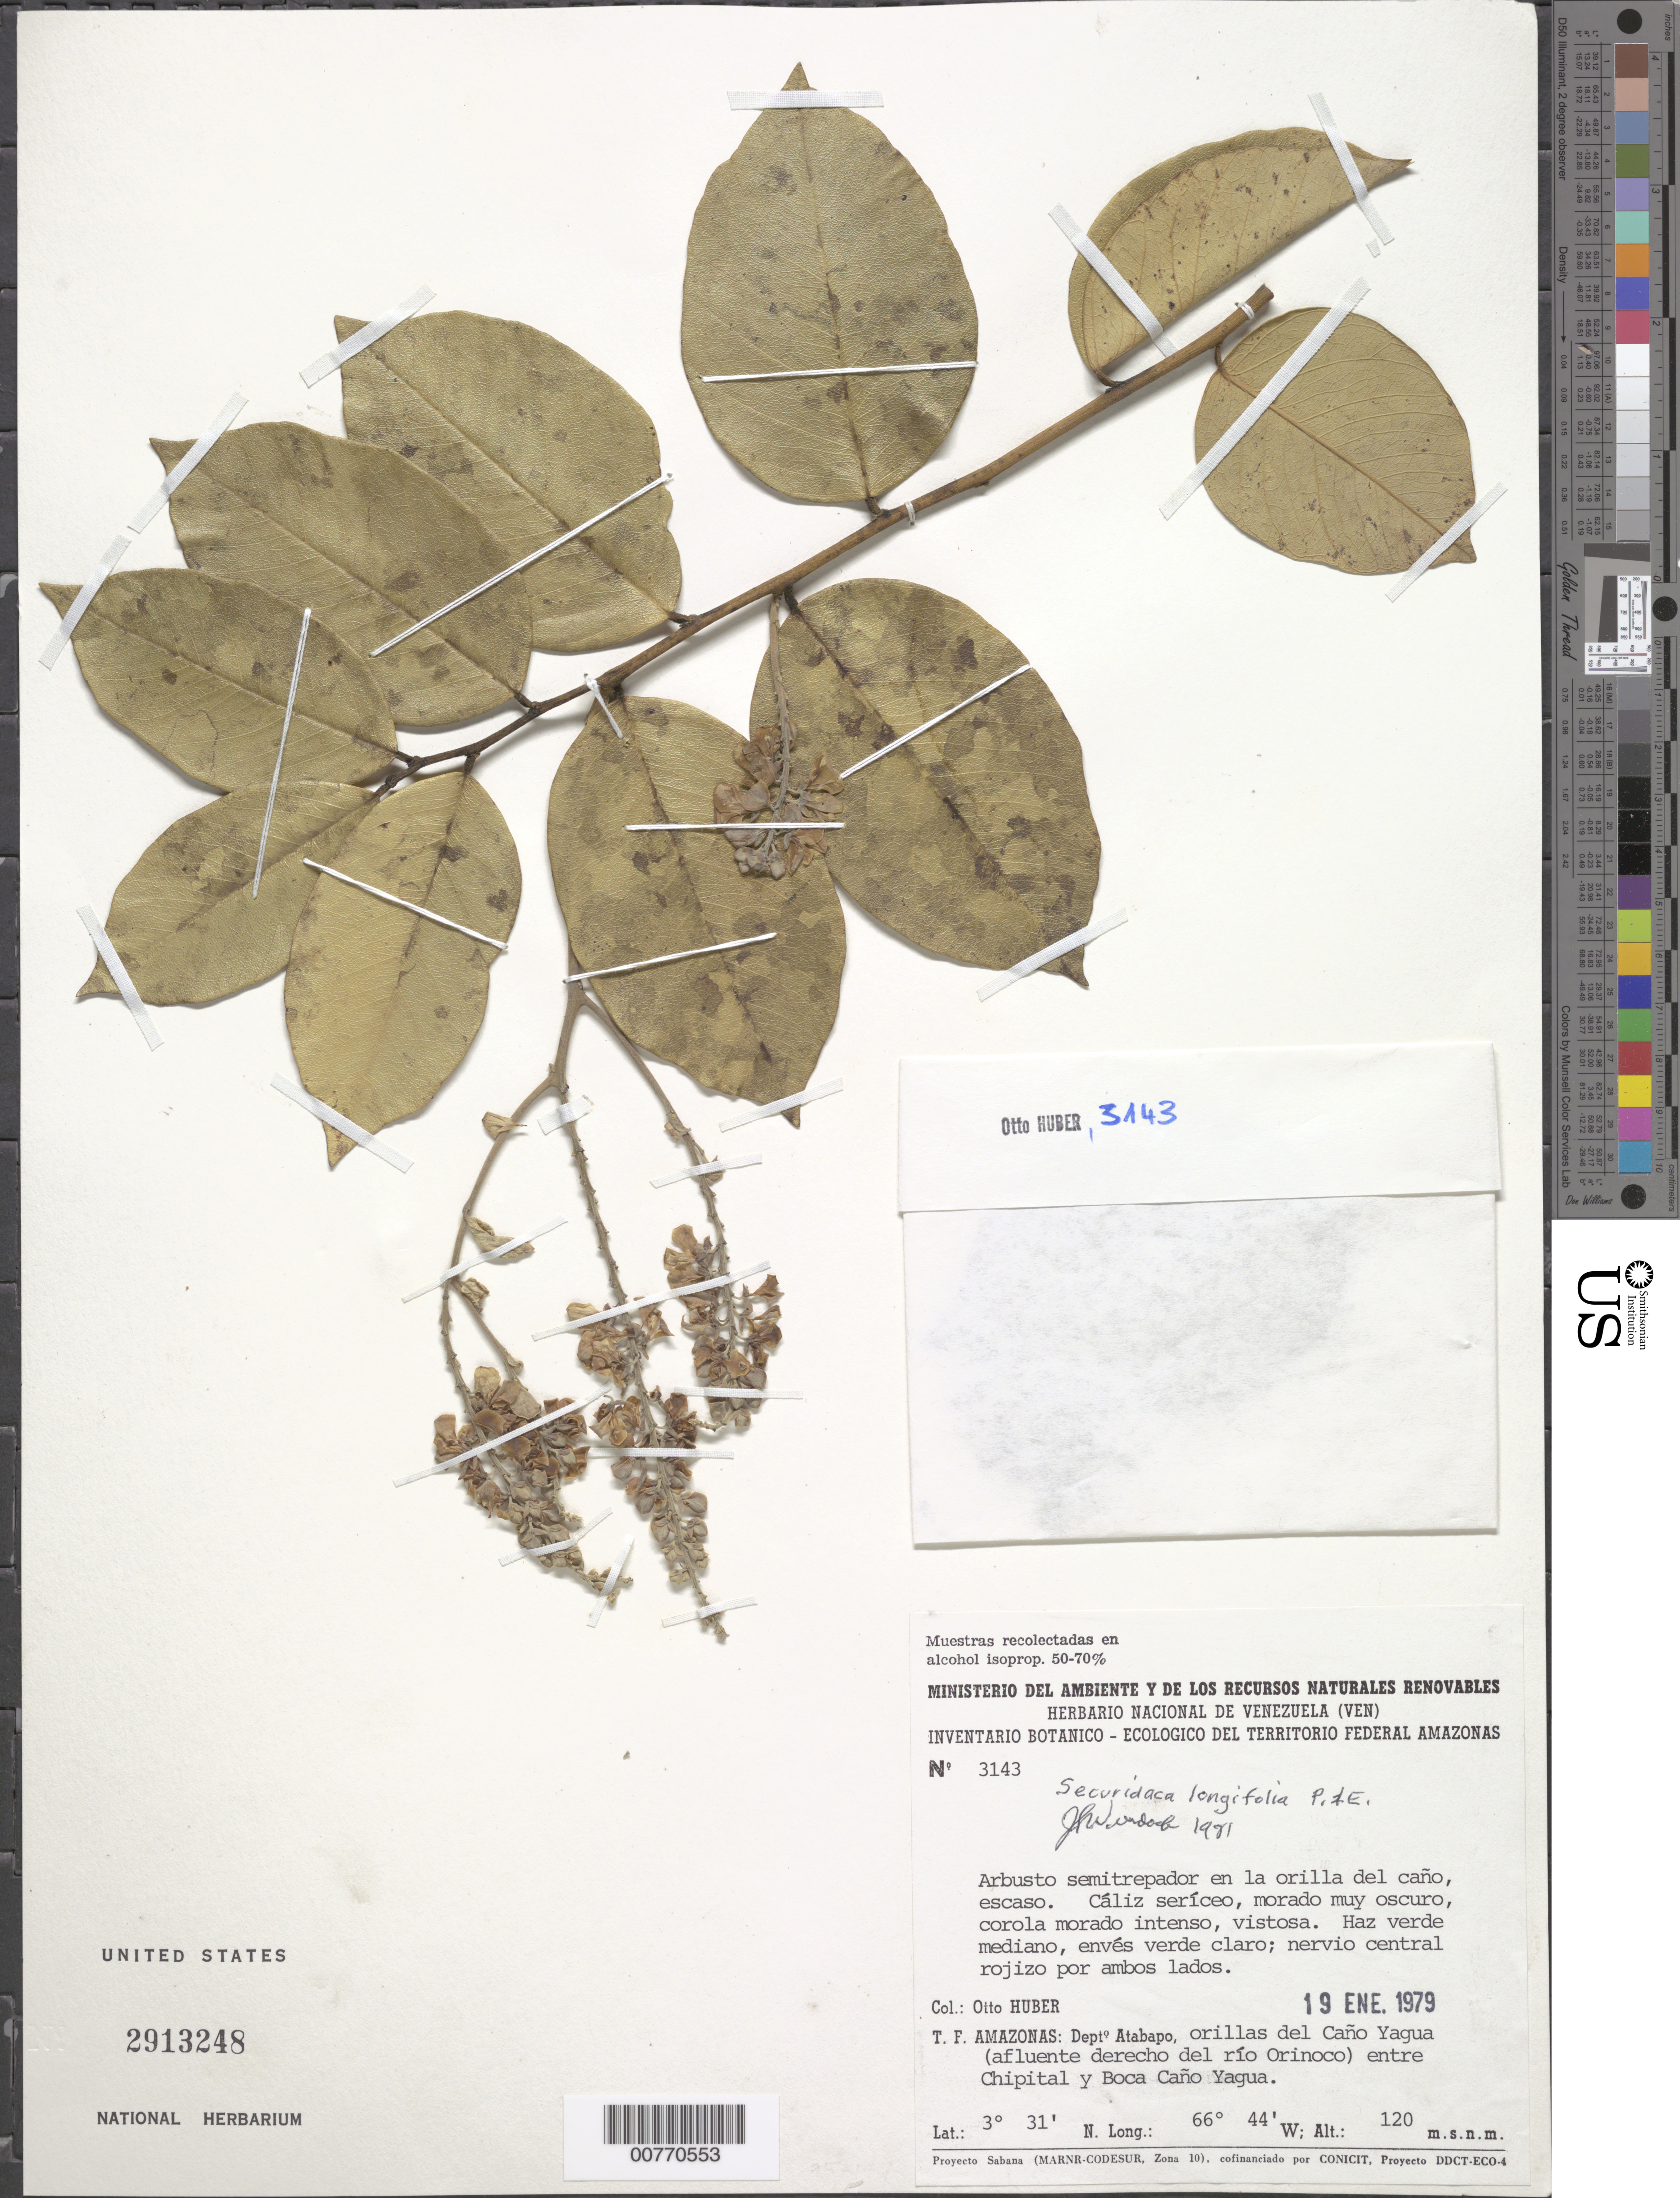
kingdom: Plantae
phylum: Tracheophyta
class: Magnoliopsida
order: Fabales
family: Polygalaceae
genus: Securidaca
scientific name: Securidaca longifolia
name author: Poepp. & Endl.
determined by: Wurdack, John J., (US), US (UNITED STATES)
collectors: O. Huber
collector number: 3143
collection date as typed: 19-Jan-79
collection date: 1979-01-19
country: Venezuela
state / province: Amazonas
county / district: Atabapo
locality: Caño Yagua, entre Chipital y Boca Caño Yagua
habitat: Edge of cano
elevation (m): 120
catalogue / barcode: US 2913248